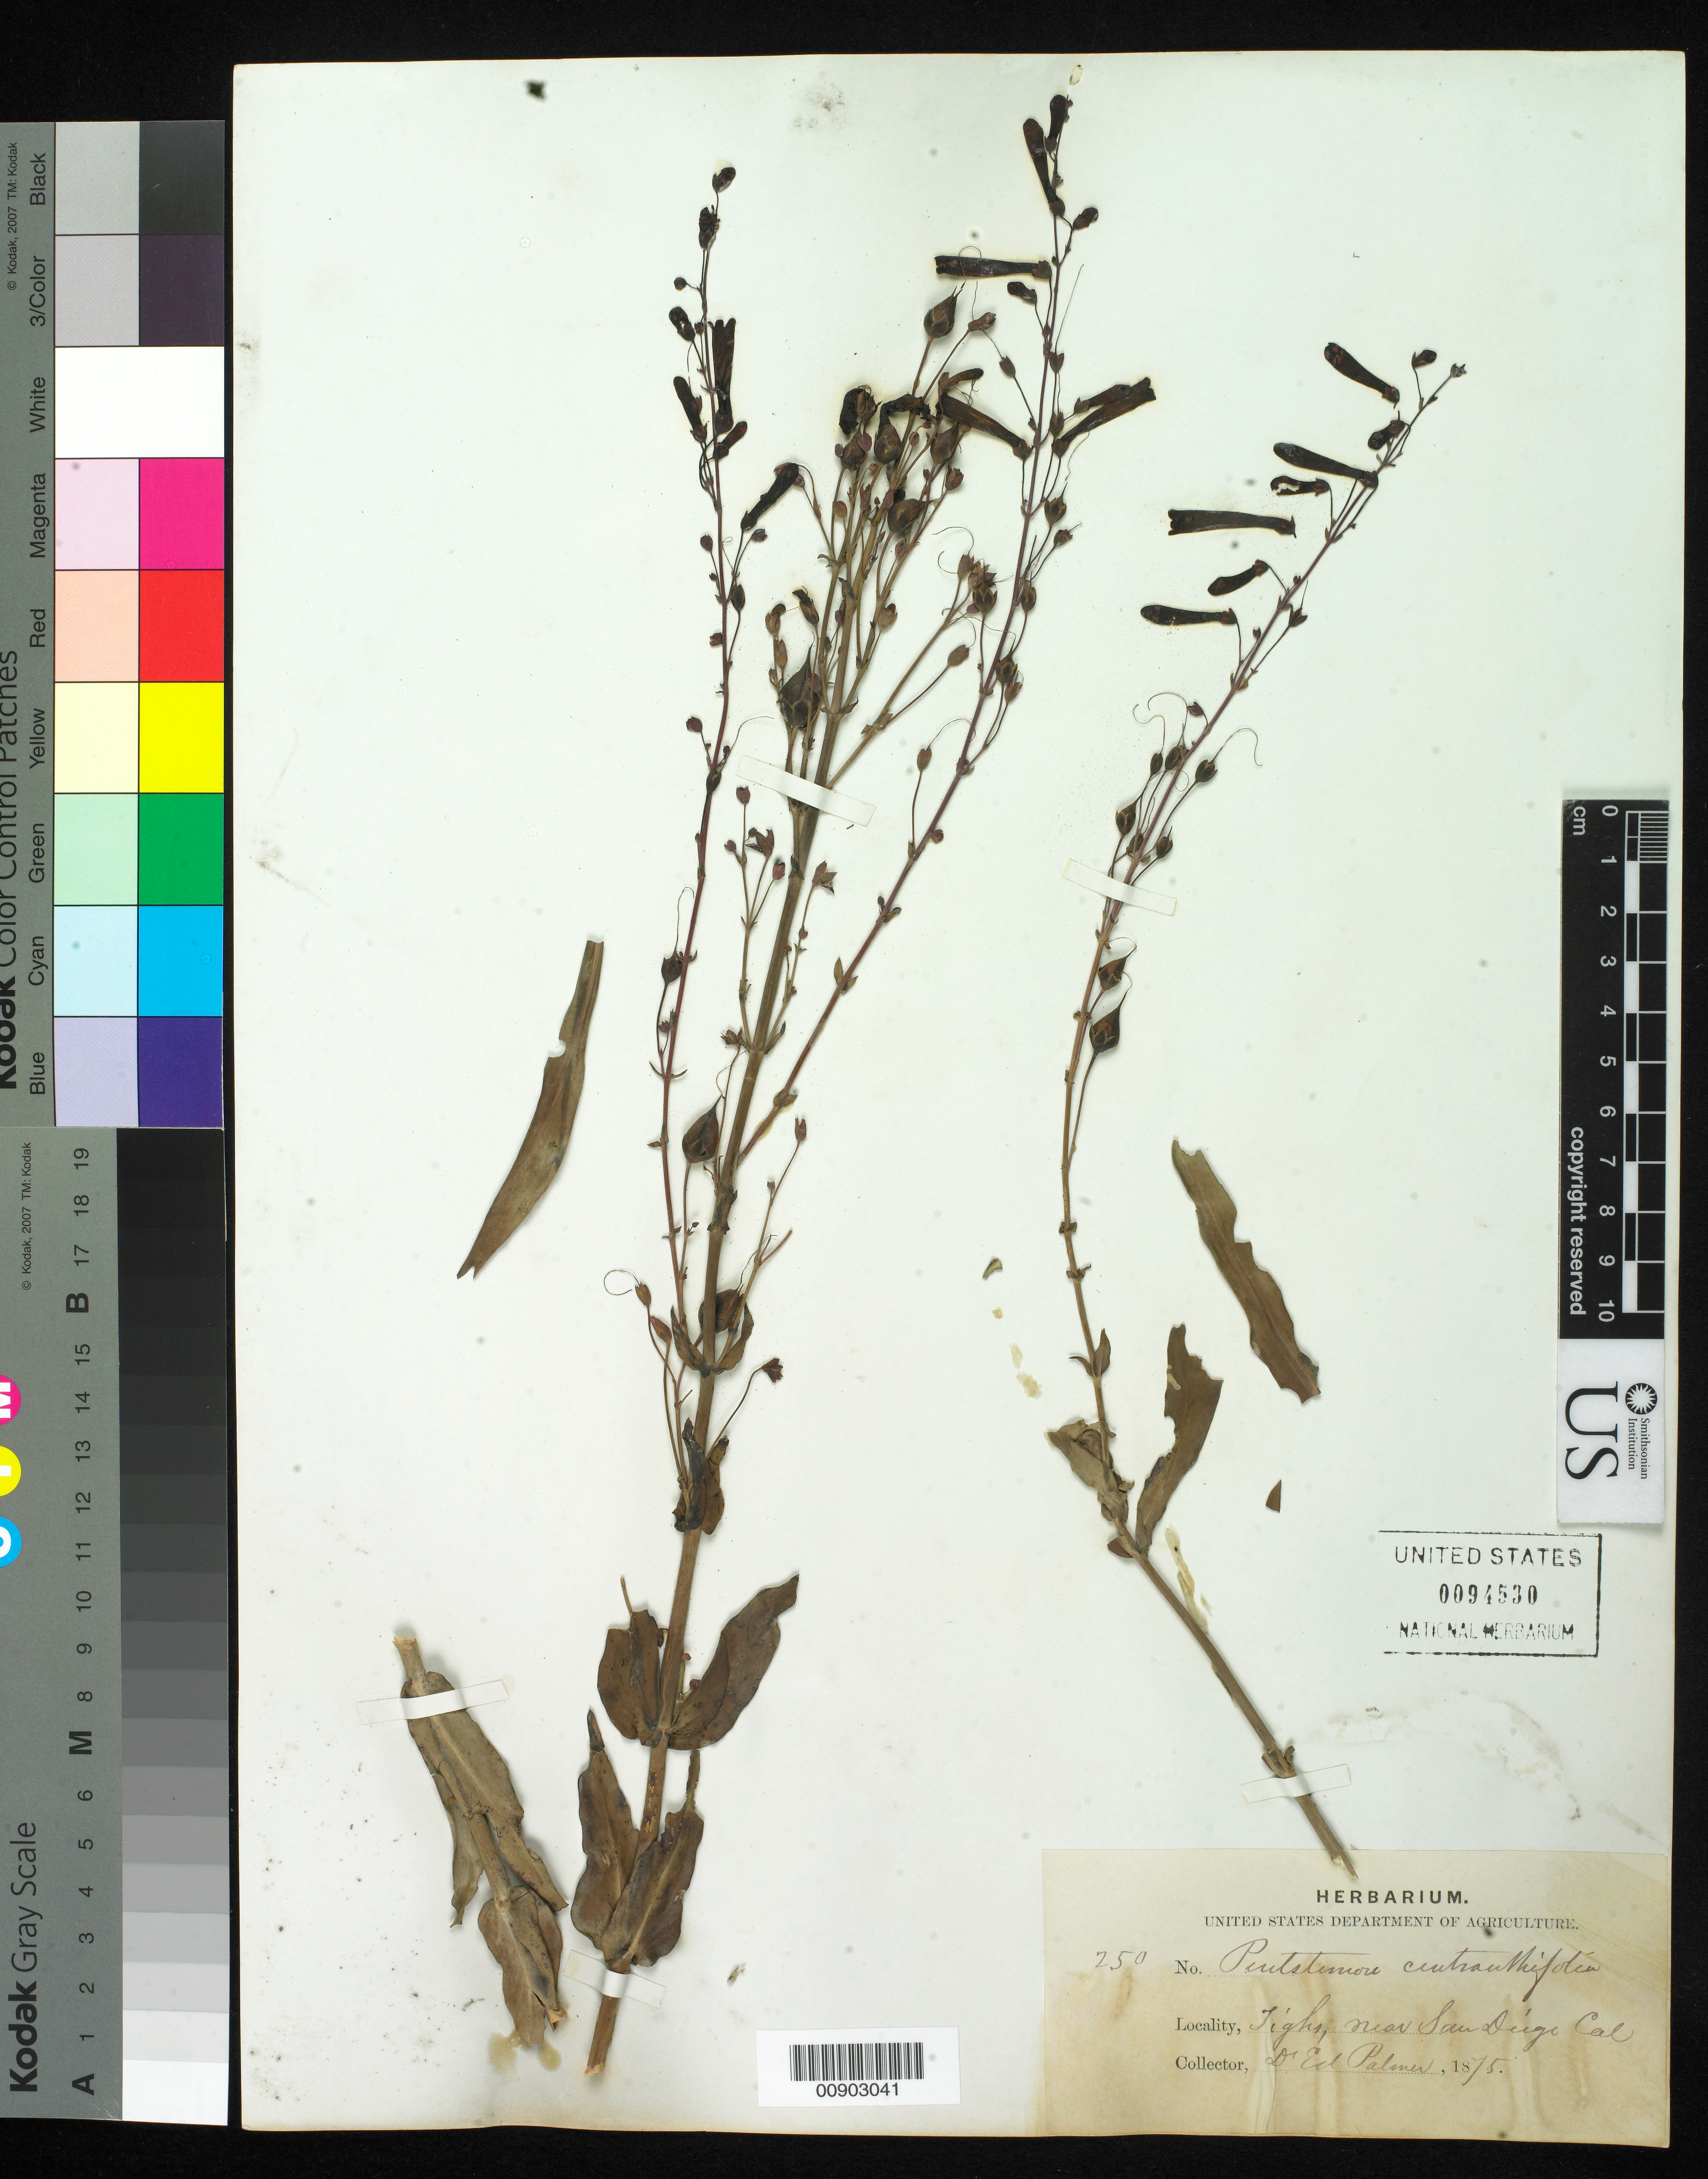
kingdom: Plantae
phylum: Tracheophyta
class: Magnoliopsida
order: Lamiales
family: Plantaginaceae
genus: Penstemon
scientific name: Penstemon centranthifolius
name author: Benth.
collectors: E. Palmer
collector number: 250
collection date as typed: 1875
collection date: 1875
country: United States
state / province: California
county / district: San Diego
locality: Tigh(e)'s, near San Diego, California.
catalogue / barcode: US 94530